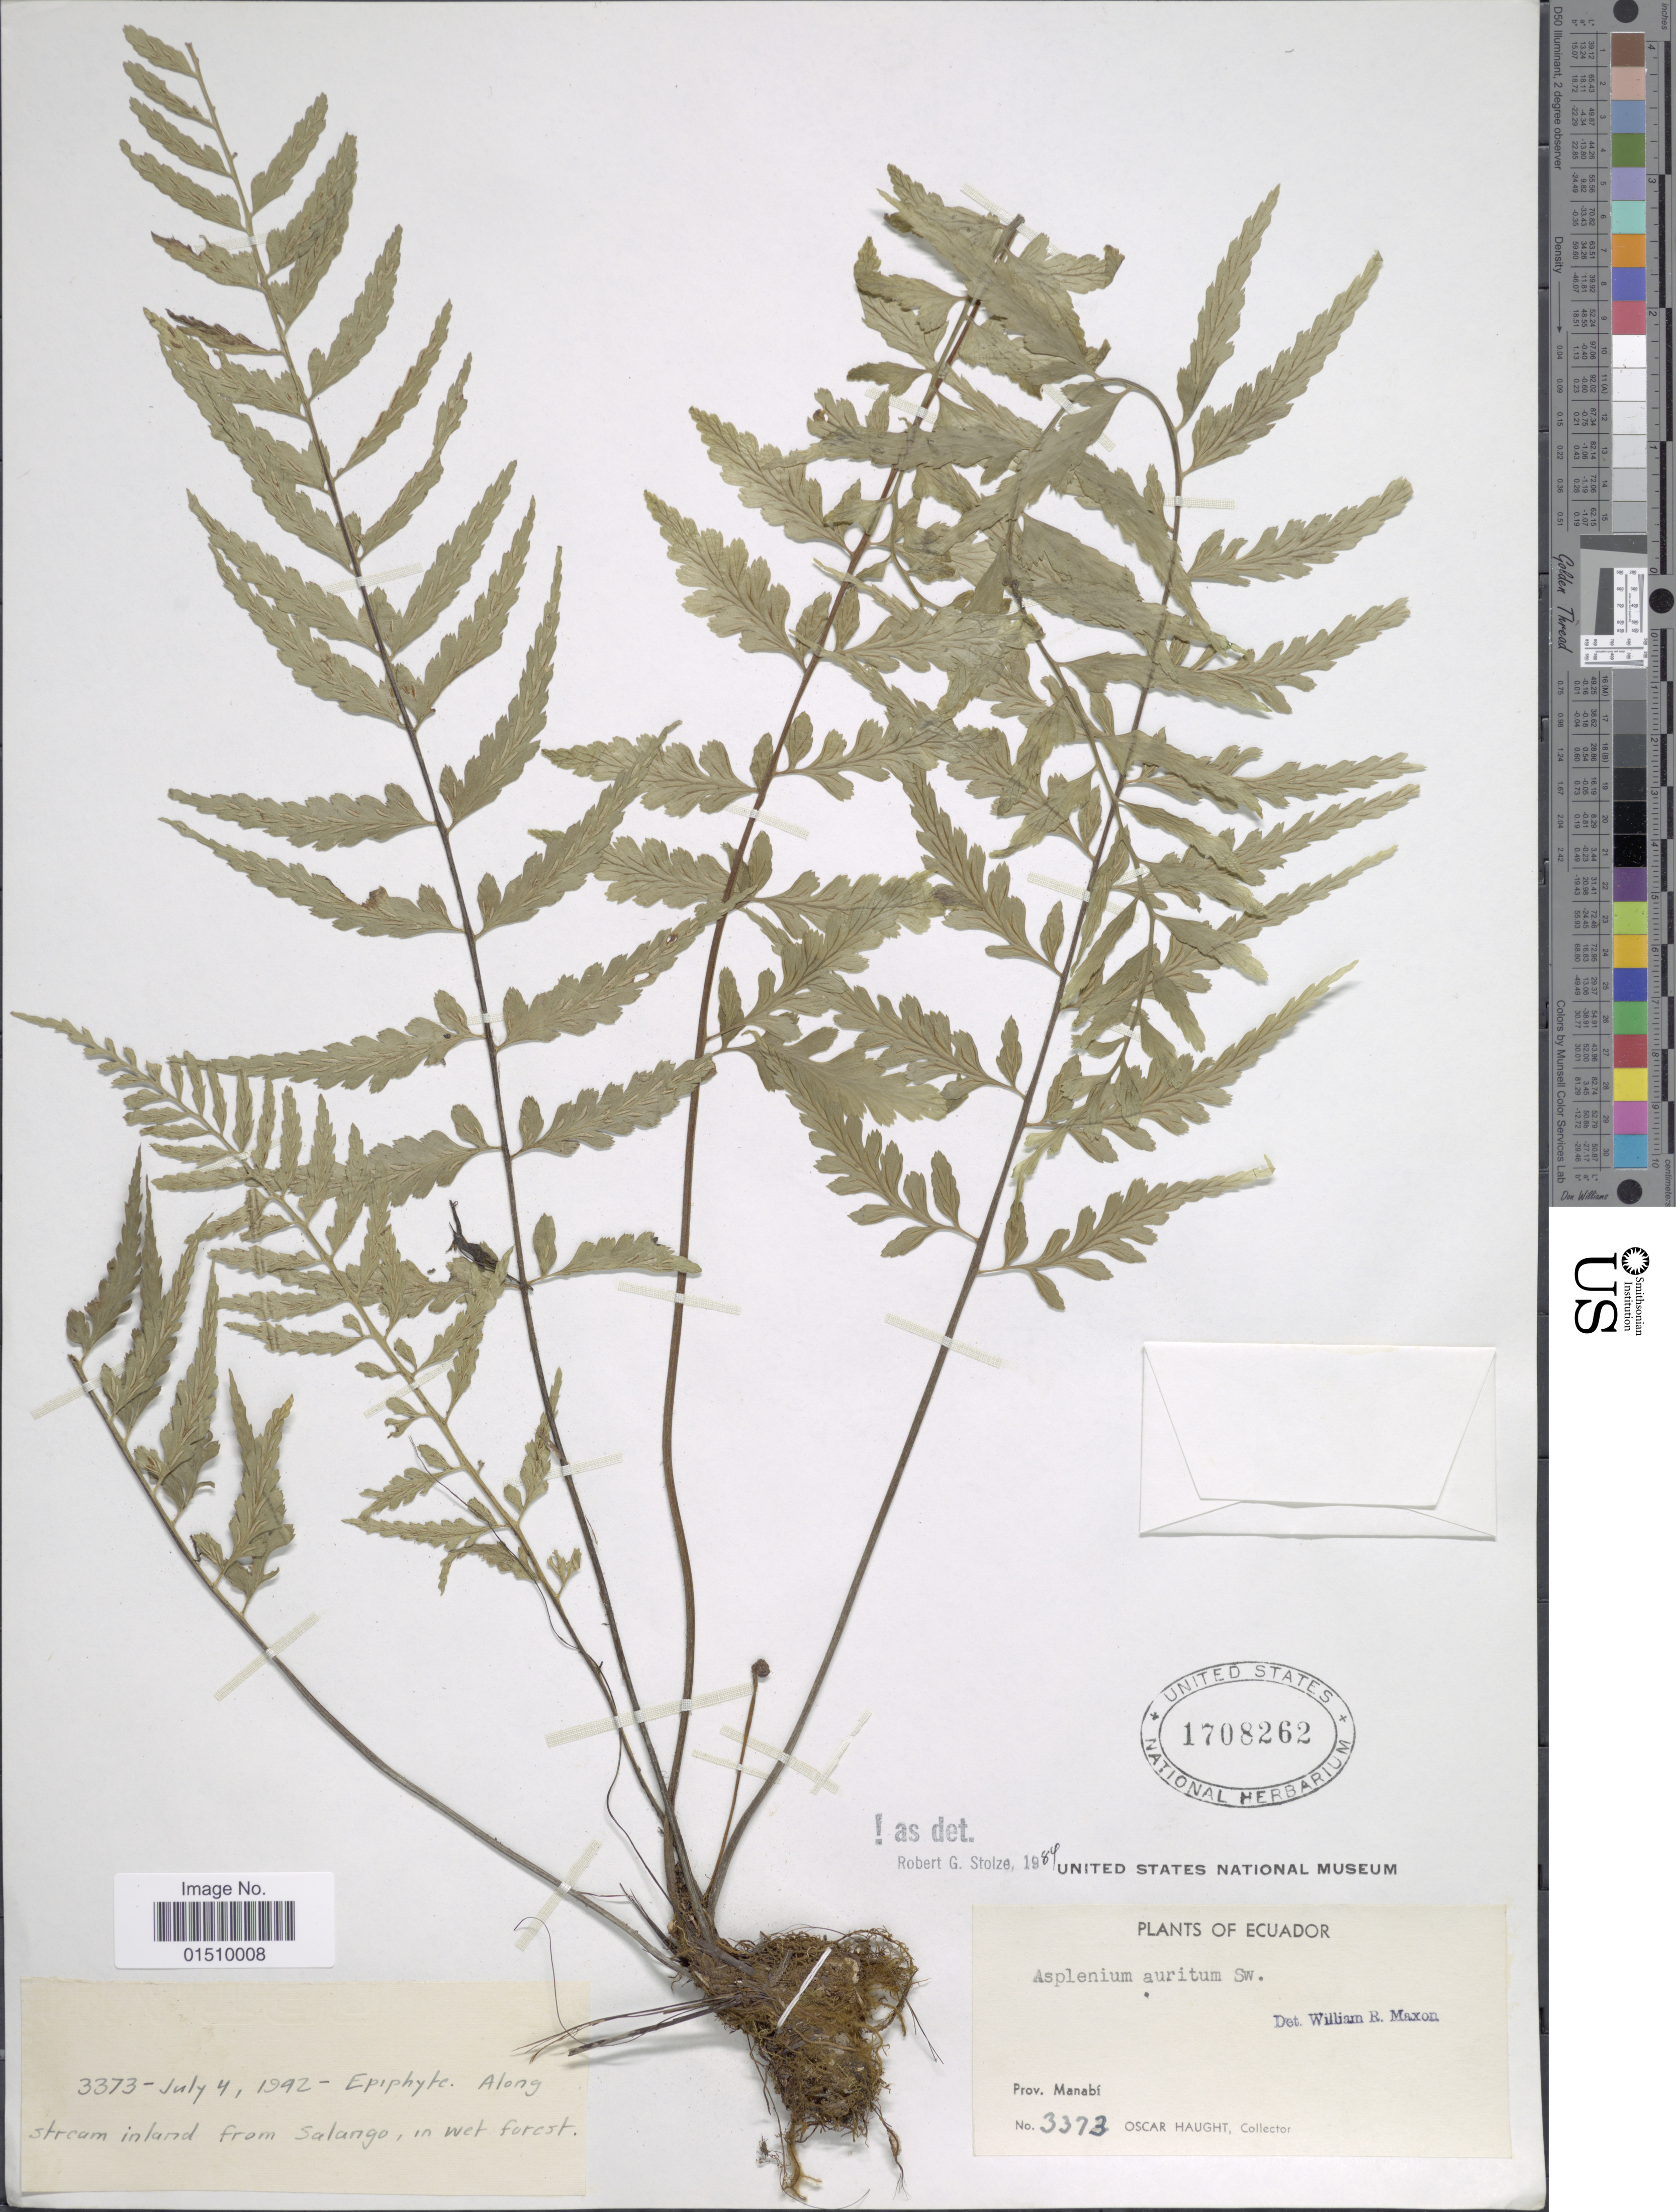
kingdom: Plantae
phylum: Tracheophyta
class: Polypodiopsida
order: Polypodiales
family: Aspleniaceae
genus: Asplenium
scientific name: Asplenium auritum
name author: Sw.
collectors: O. L. Haught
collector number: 3373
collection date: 1942-07-04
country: Ecuador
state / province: Manabí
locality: Ecuador.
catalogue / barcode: US 1708262